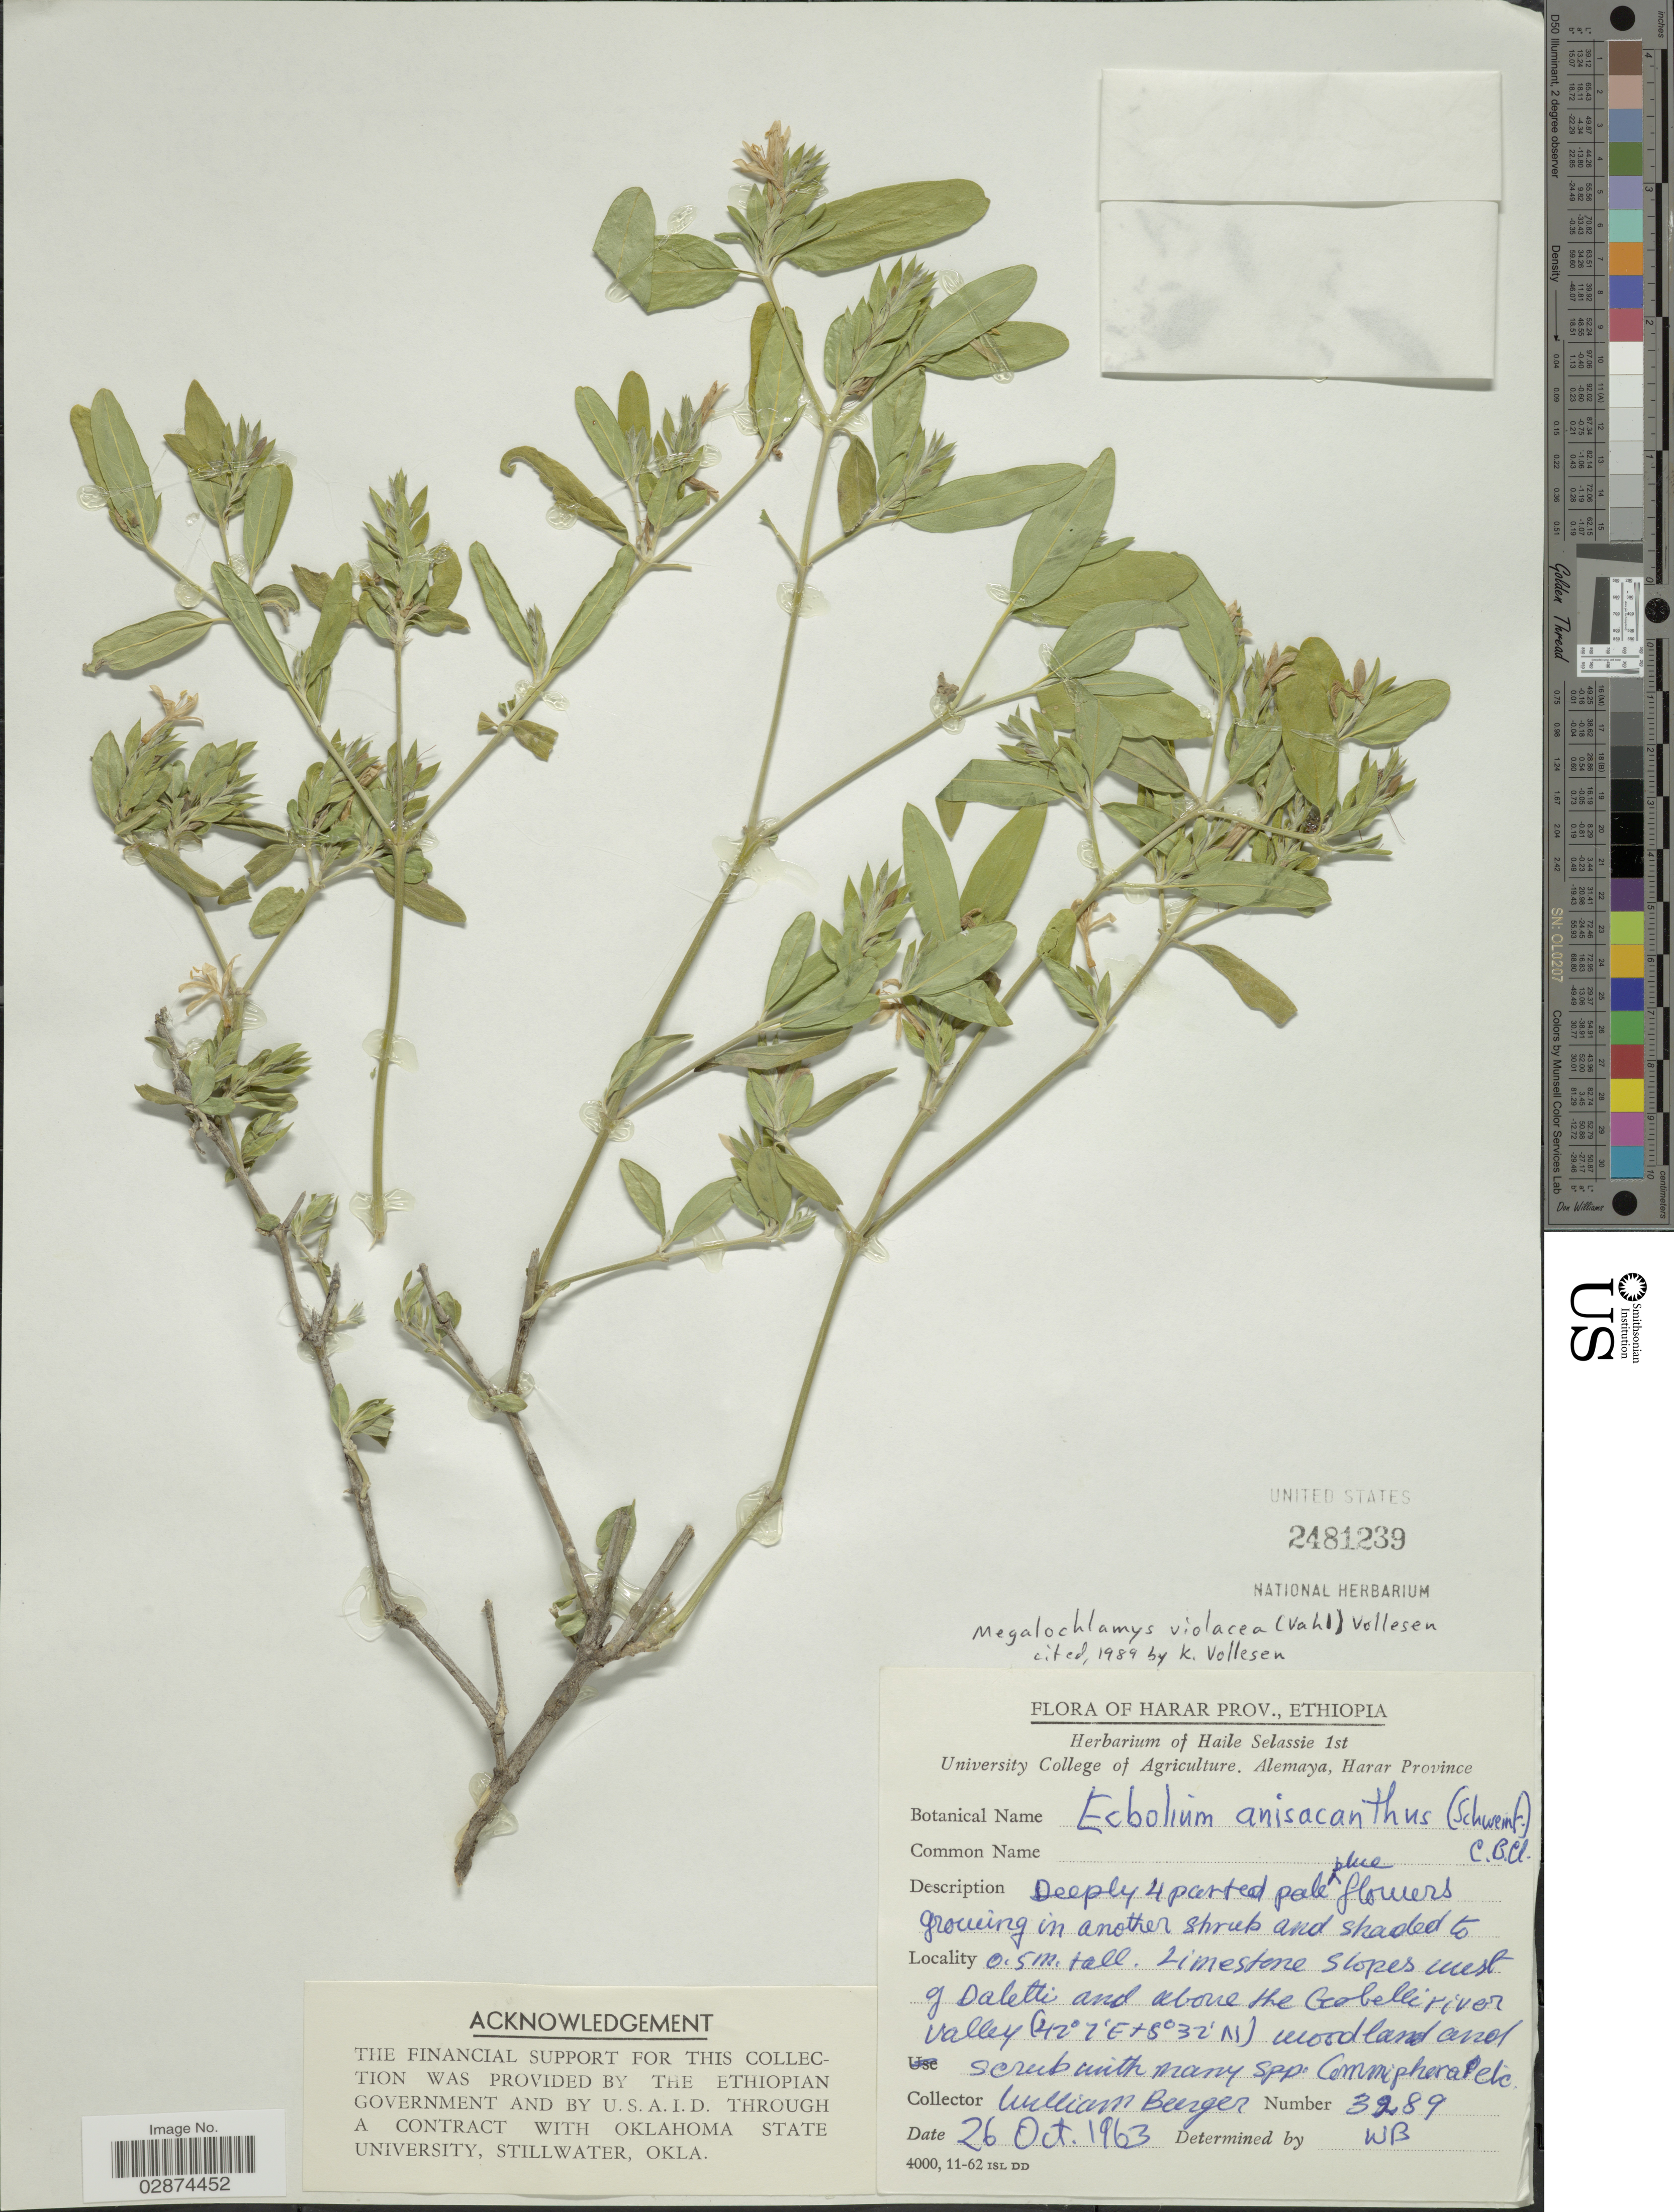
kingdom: Plantae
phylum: Tracheophyta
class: Magnoliopsida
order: Lamiales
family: Acanthaceae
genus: Megalochlamys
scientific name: Megalochlamys violacea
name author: (Vahl) Vollesen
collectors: W. Burger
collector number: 3289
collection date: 1963-10-26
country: Ethiopia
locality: Harar Province. Limestone slopes west of Daletti and above the Gobelli river valley woodland.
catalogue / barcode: US 2481239